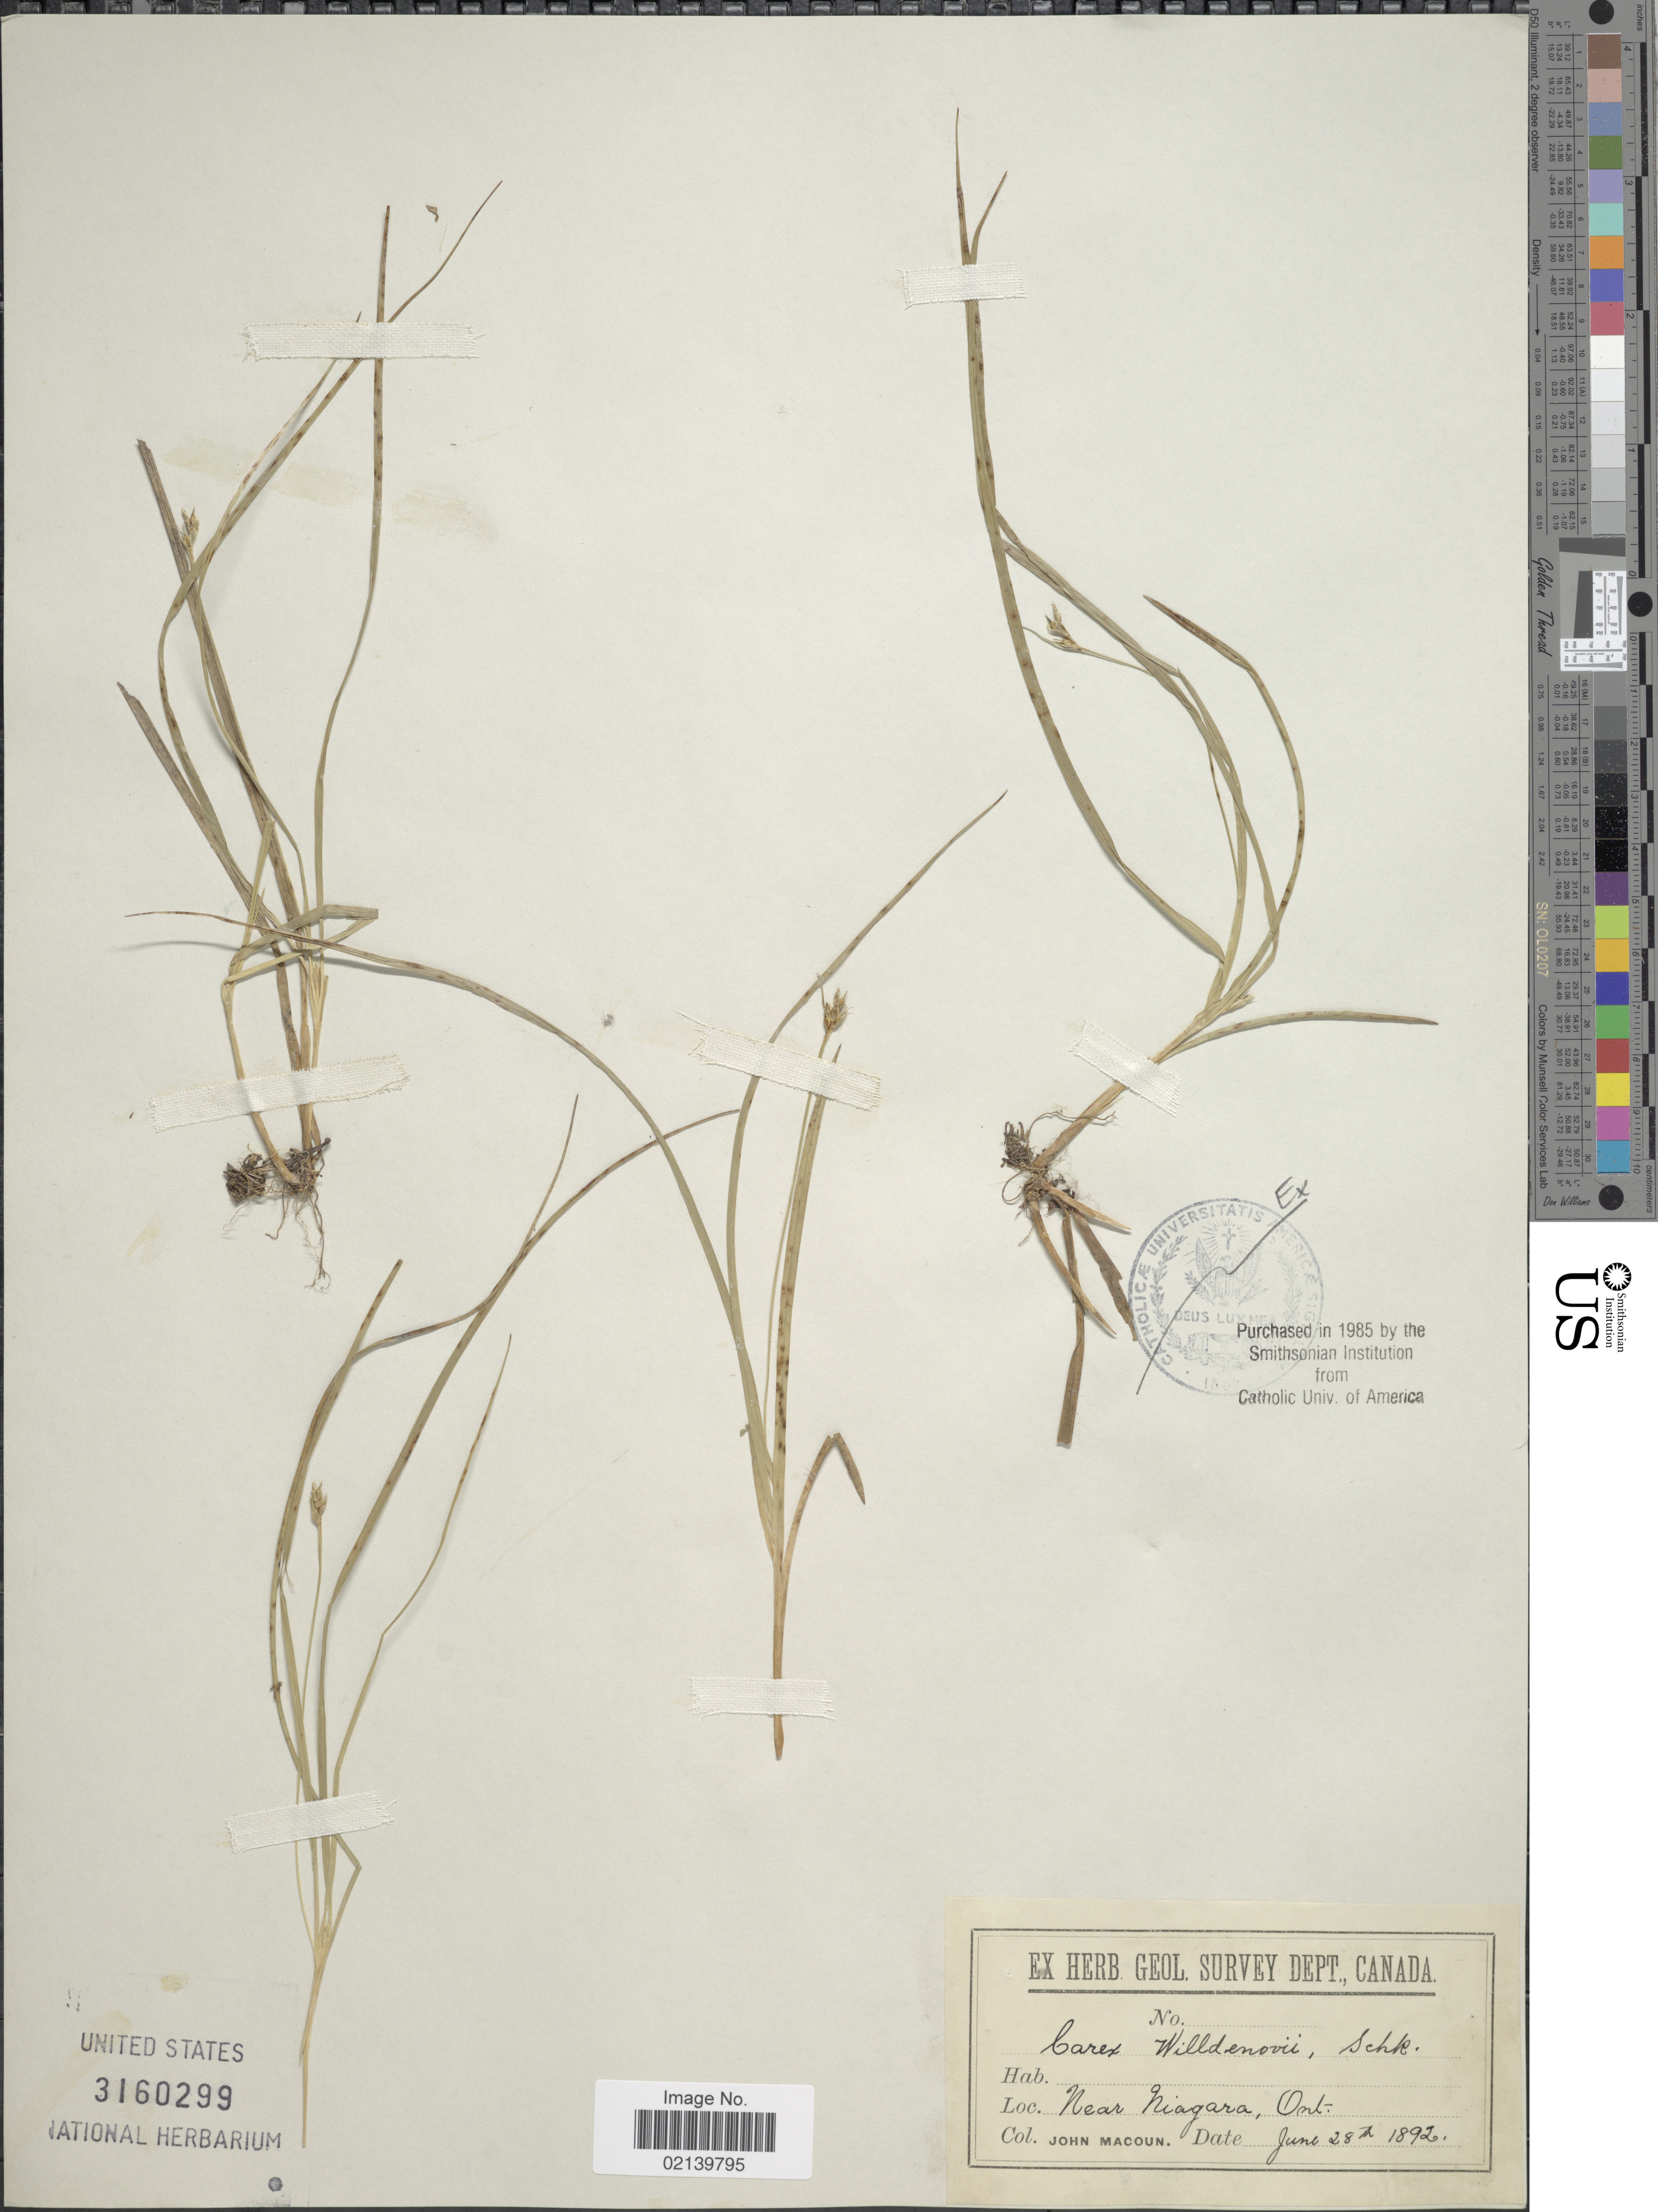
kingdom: Plantae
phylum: Tracheophyta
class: Liliopsida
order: Poales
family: Cyperaceae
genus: Carex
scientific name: Carex willdenowii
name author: Willd.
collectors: J. Macoun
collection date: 1892-06-28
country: Canada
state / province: Ontario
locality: Near Niagara, Ont.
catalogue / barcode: US 3160299